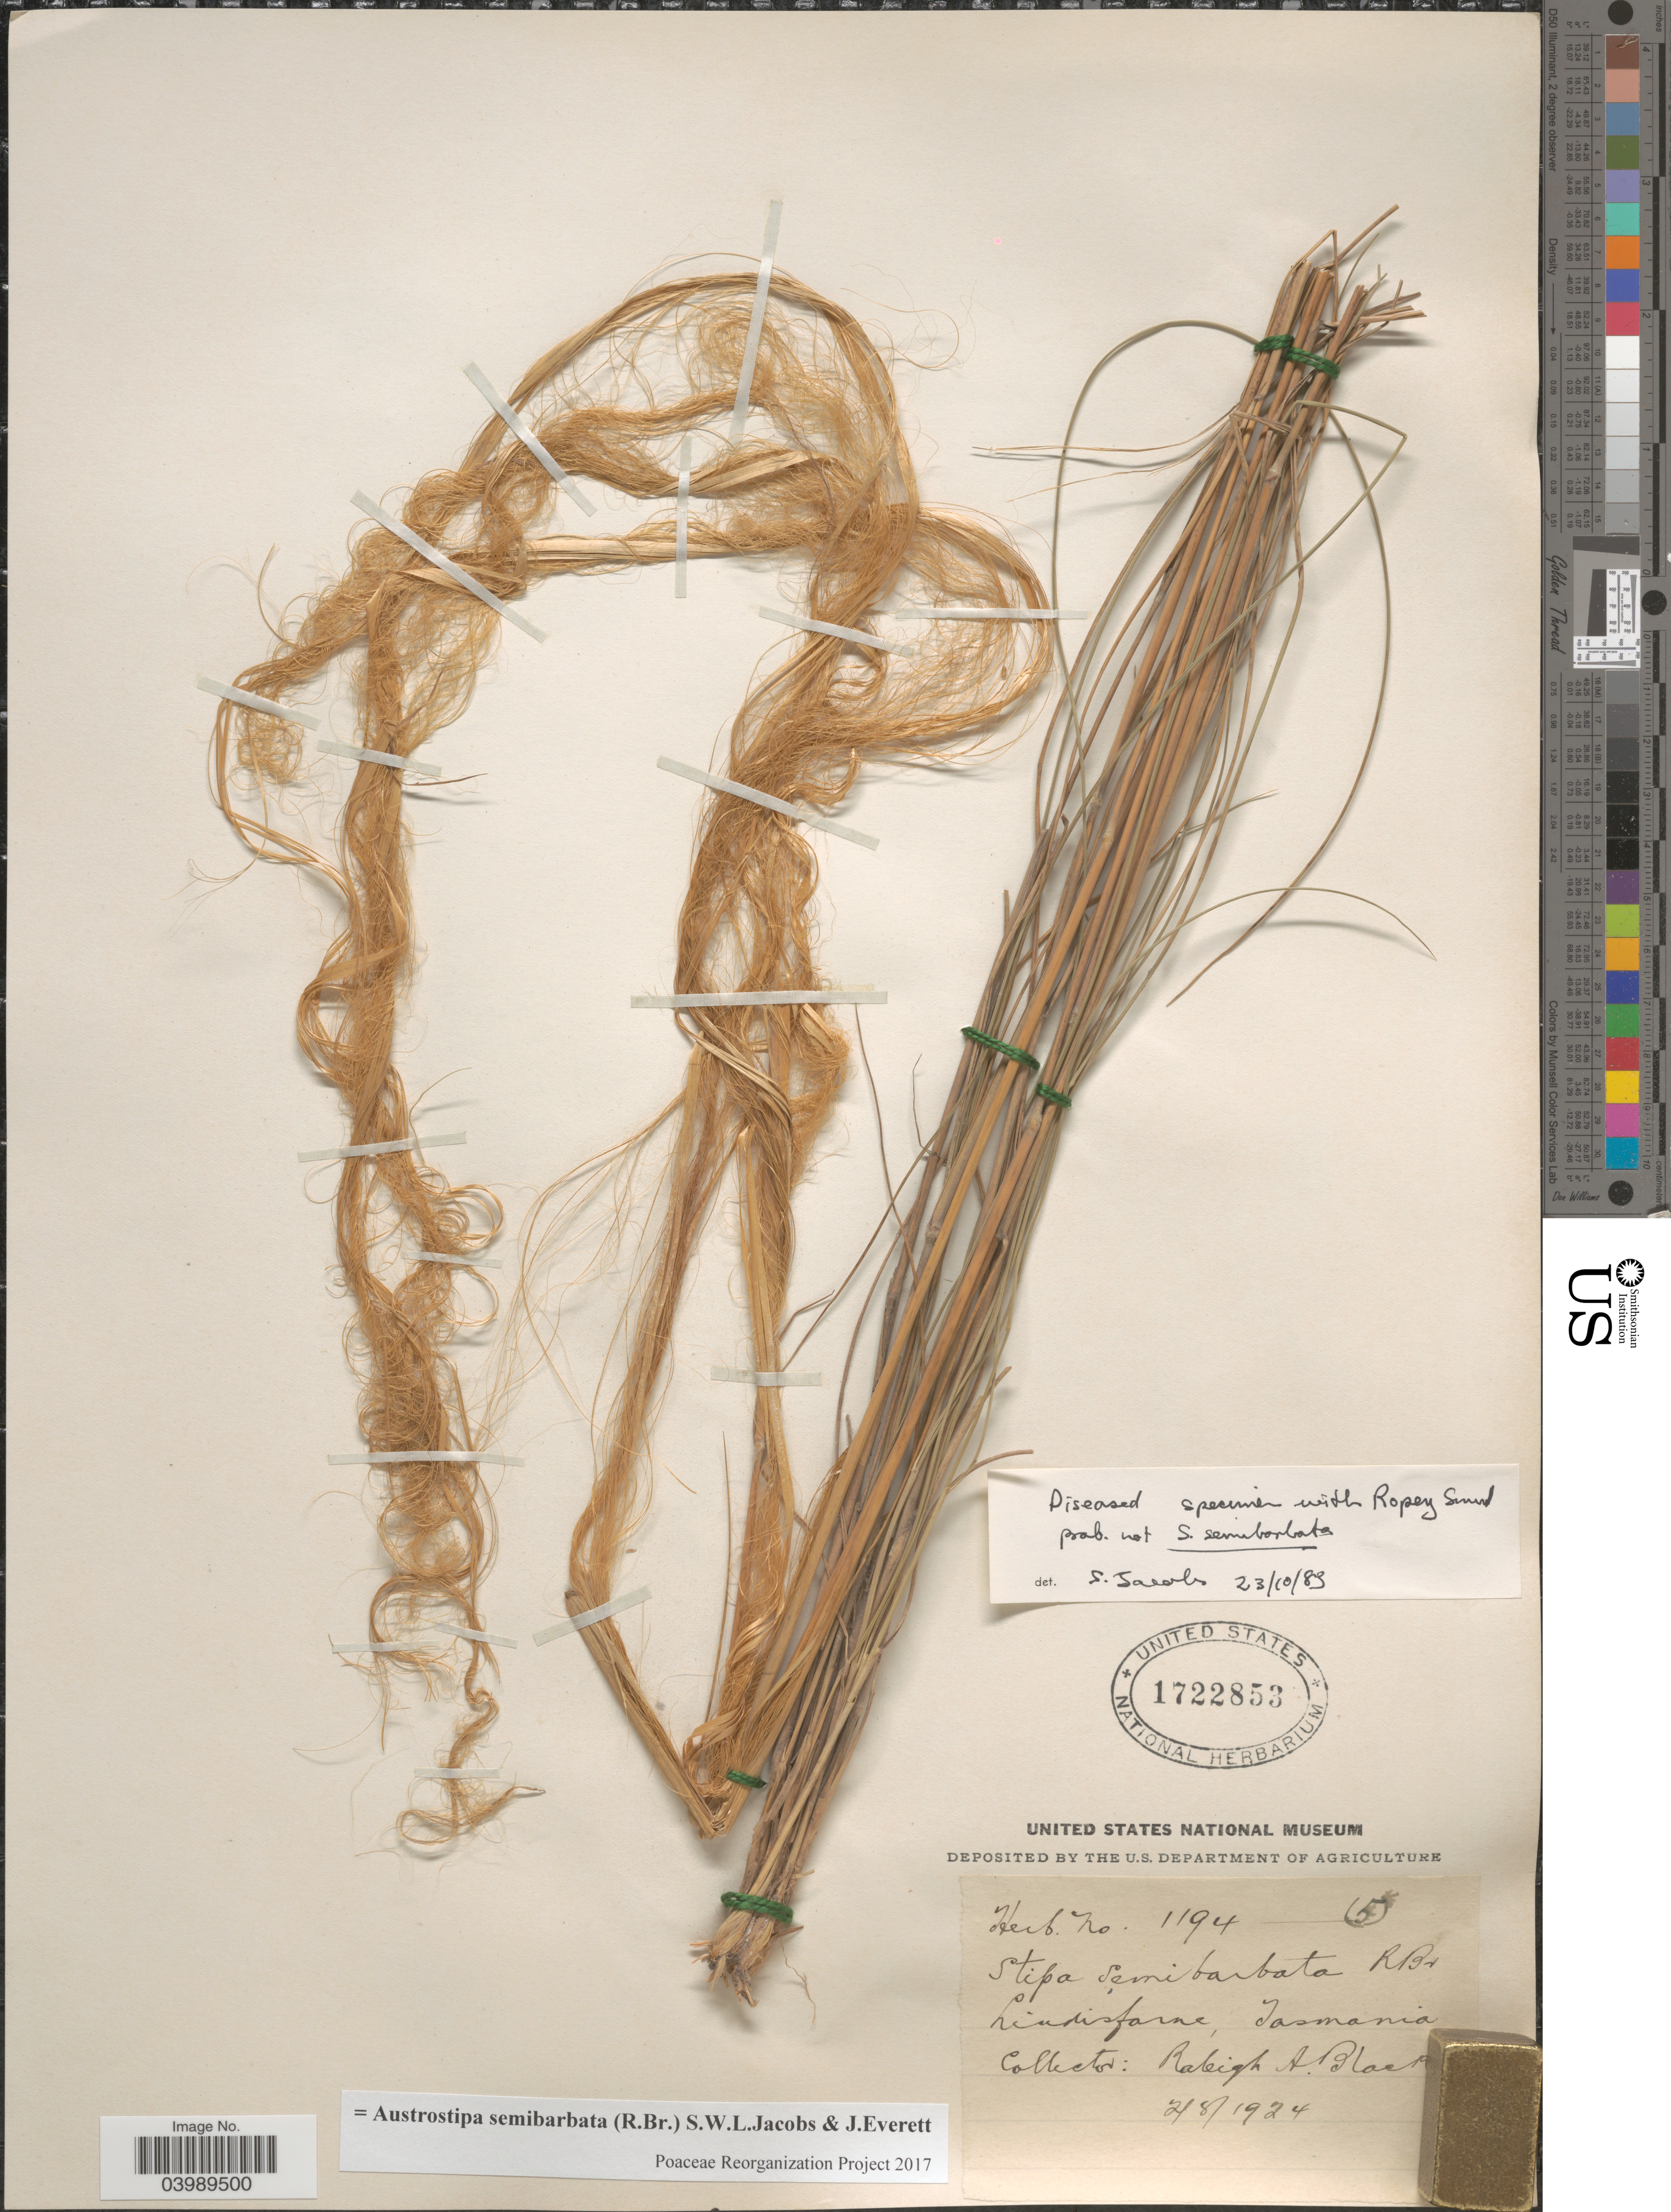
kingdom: Plantae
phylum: Tracheophyta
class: Liliopsida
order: Poales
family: Poaceae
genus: Austrostipa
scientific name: Austrostipa semibarbata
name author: (R. Br.) S.W.L. Jacobs & J. Everett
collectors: R. A. Black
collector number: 1194/5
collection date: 1924-08-02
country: Australia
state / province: Tasmania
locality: Lindisfarne.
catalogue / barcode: US 1722853